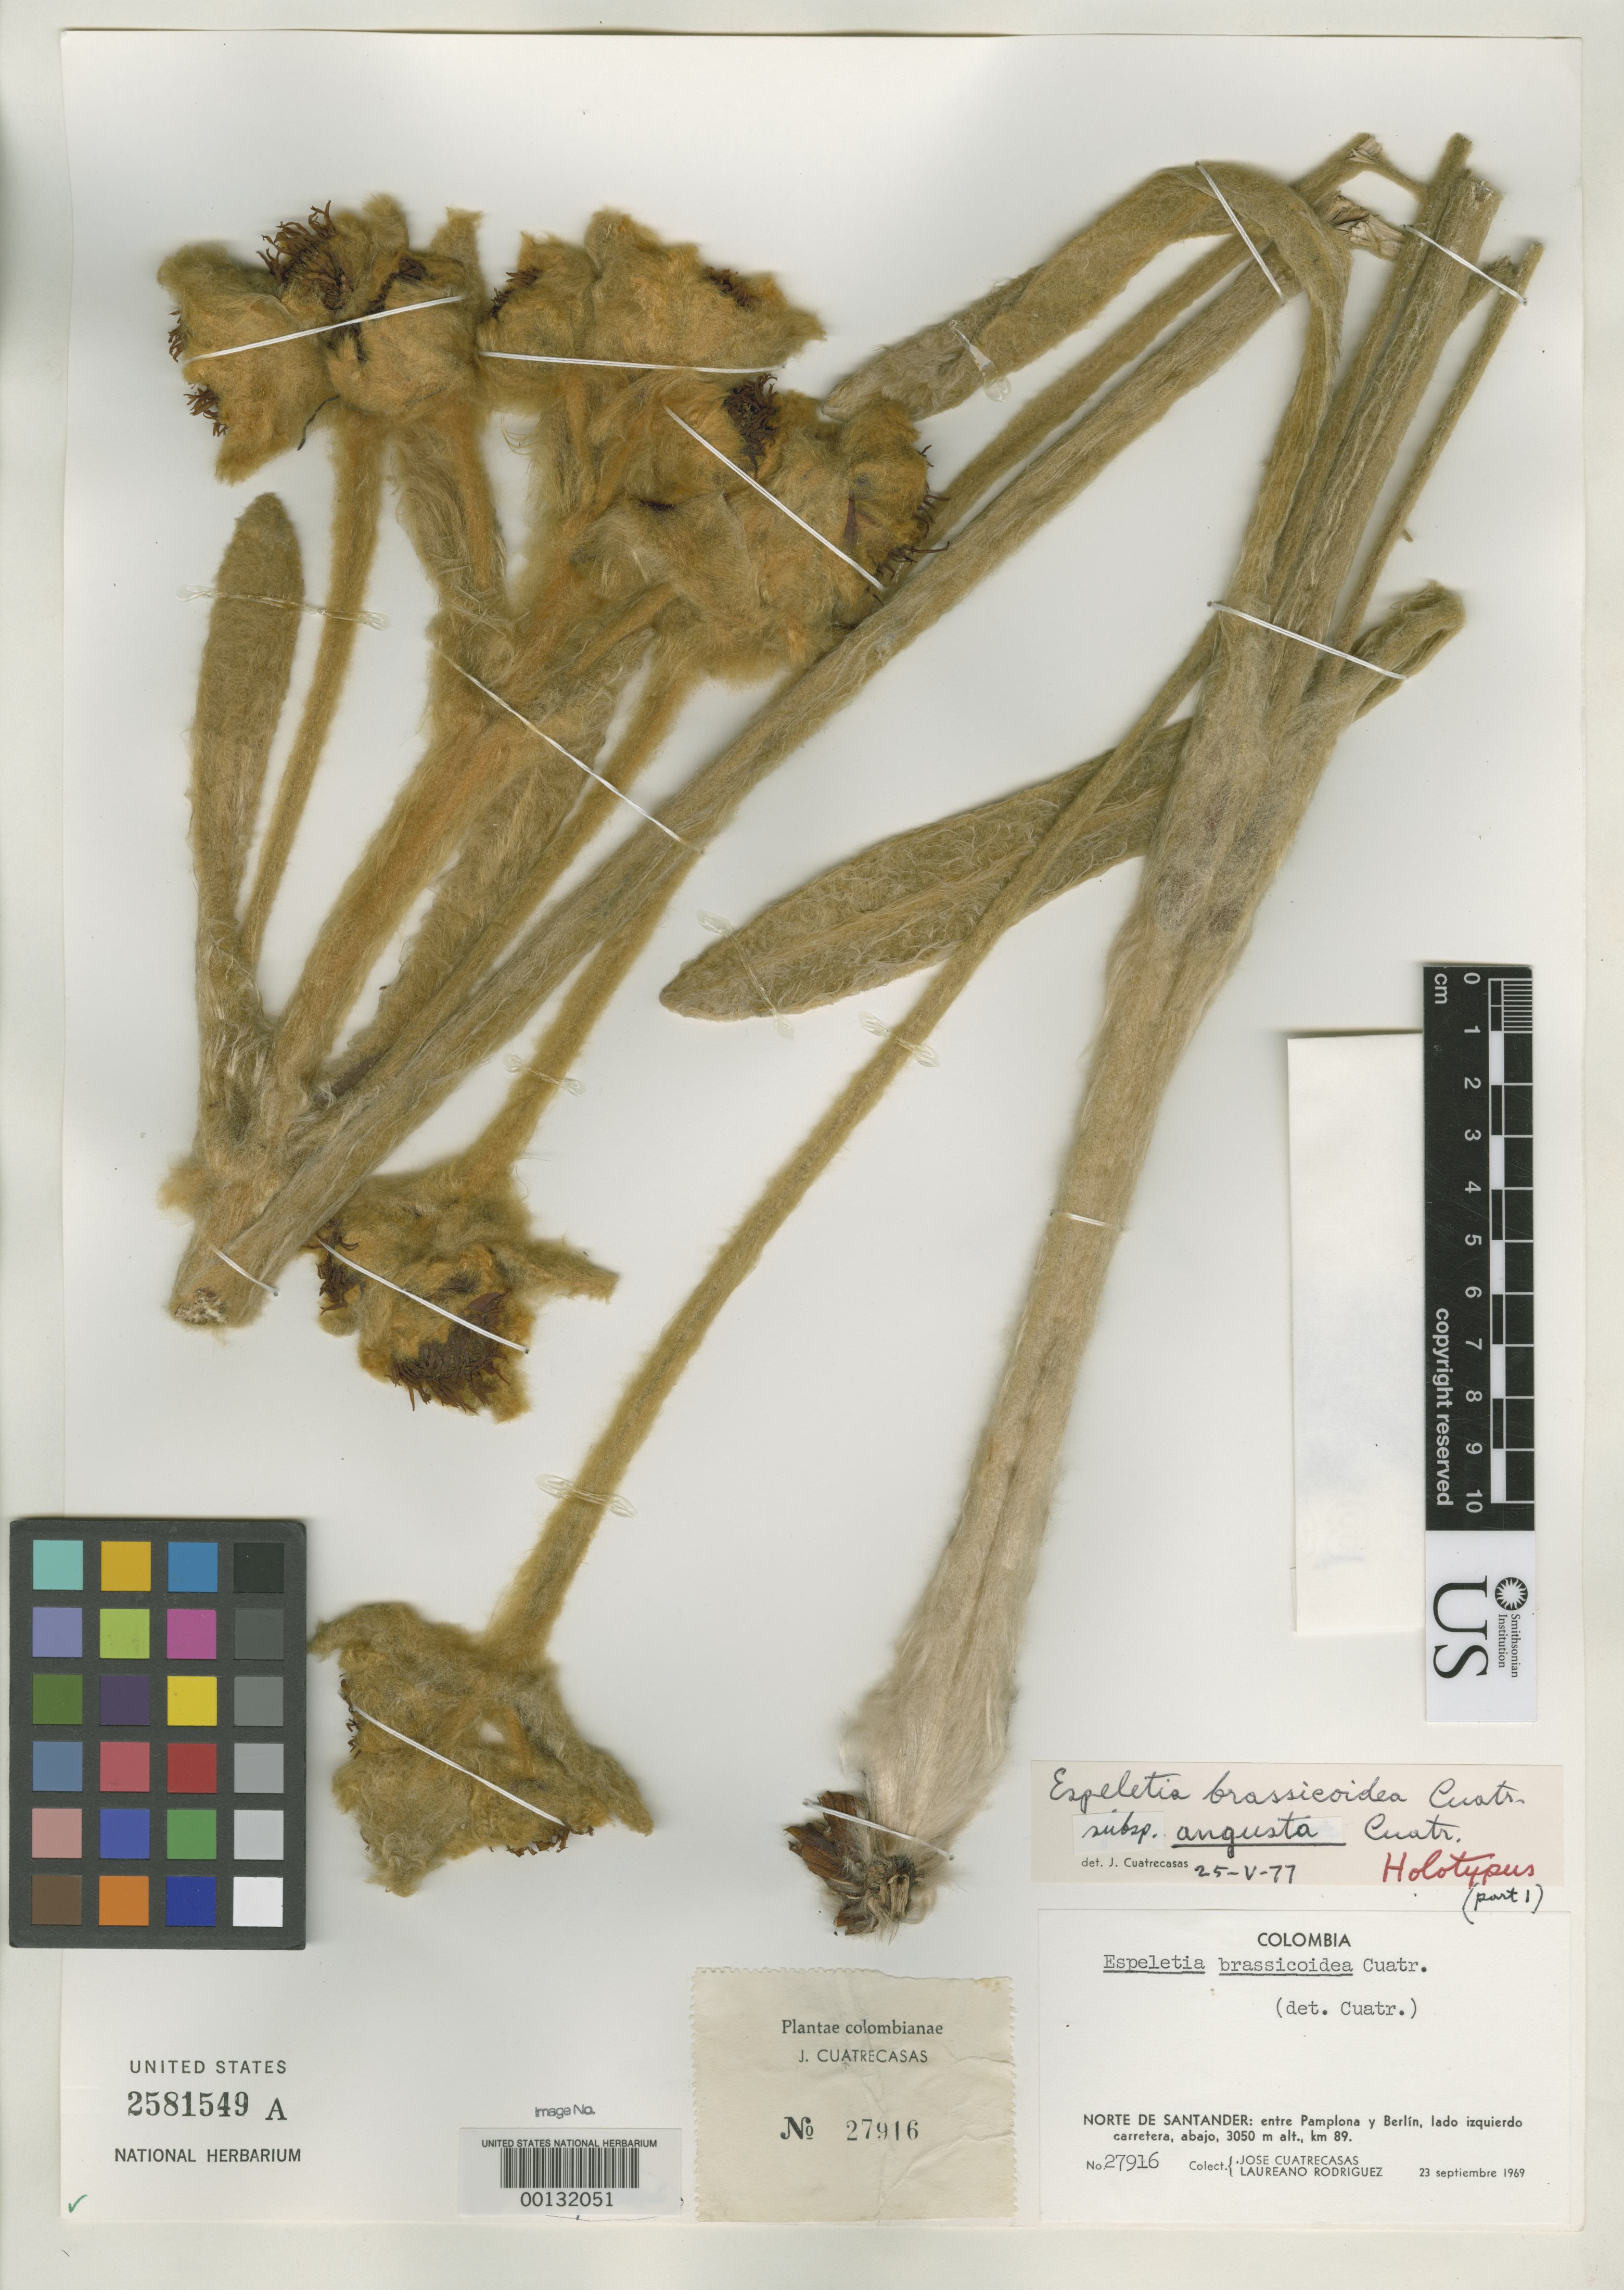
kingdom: Plantae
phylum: Tracheophyta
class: Magnoliopsida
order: Asterales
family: Asteraceae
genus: Espeletia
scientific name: Espeletia brassicoidea subsp. angusta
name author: Cuatrec.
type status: Holotype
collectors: J. Cuatrecasas & L. Rodriguez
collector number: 27916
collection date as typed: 23 Sep 1969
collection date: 1969-09-23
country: Colombia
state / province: Norte de Santander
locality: Between Pamplona & Berlin, Km 89.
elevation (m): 3050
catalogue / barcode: US 2581549A